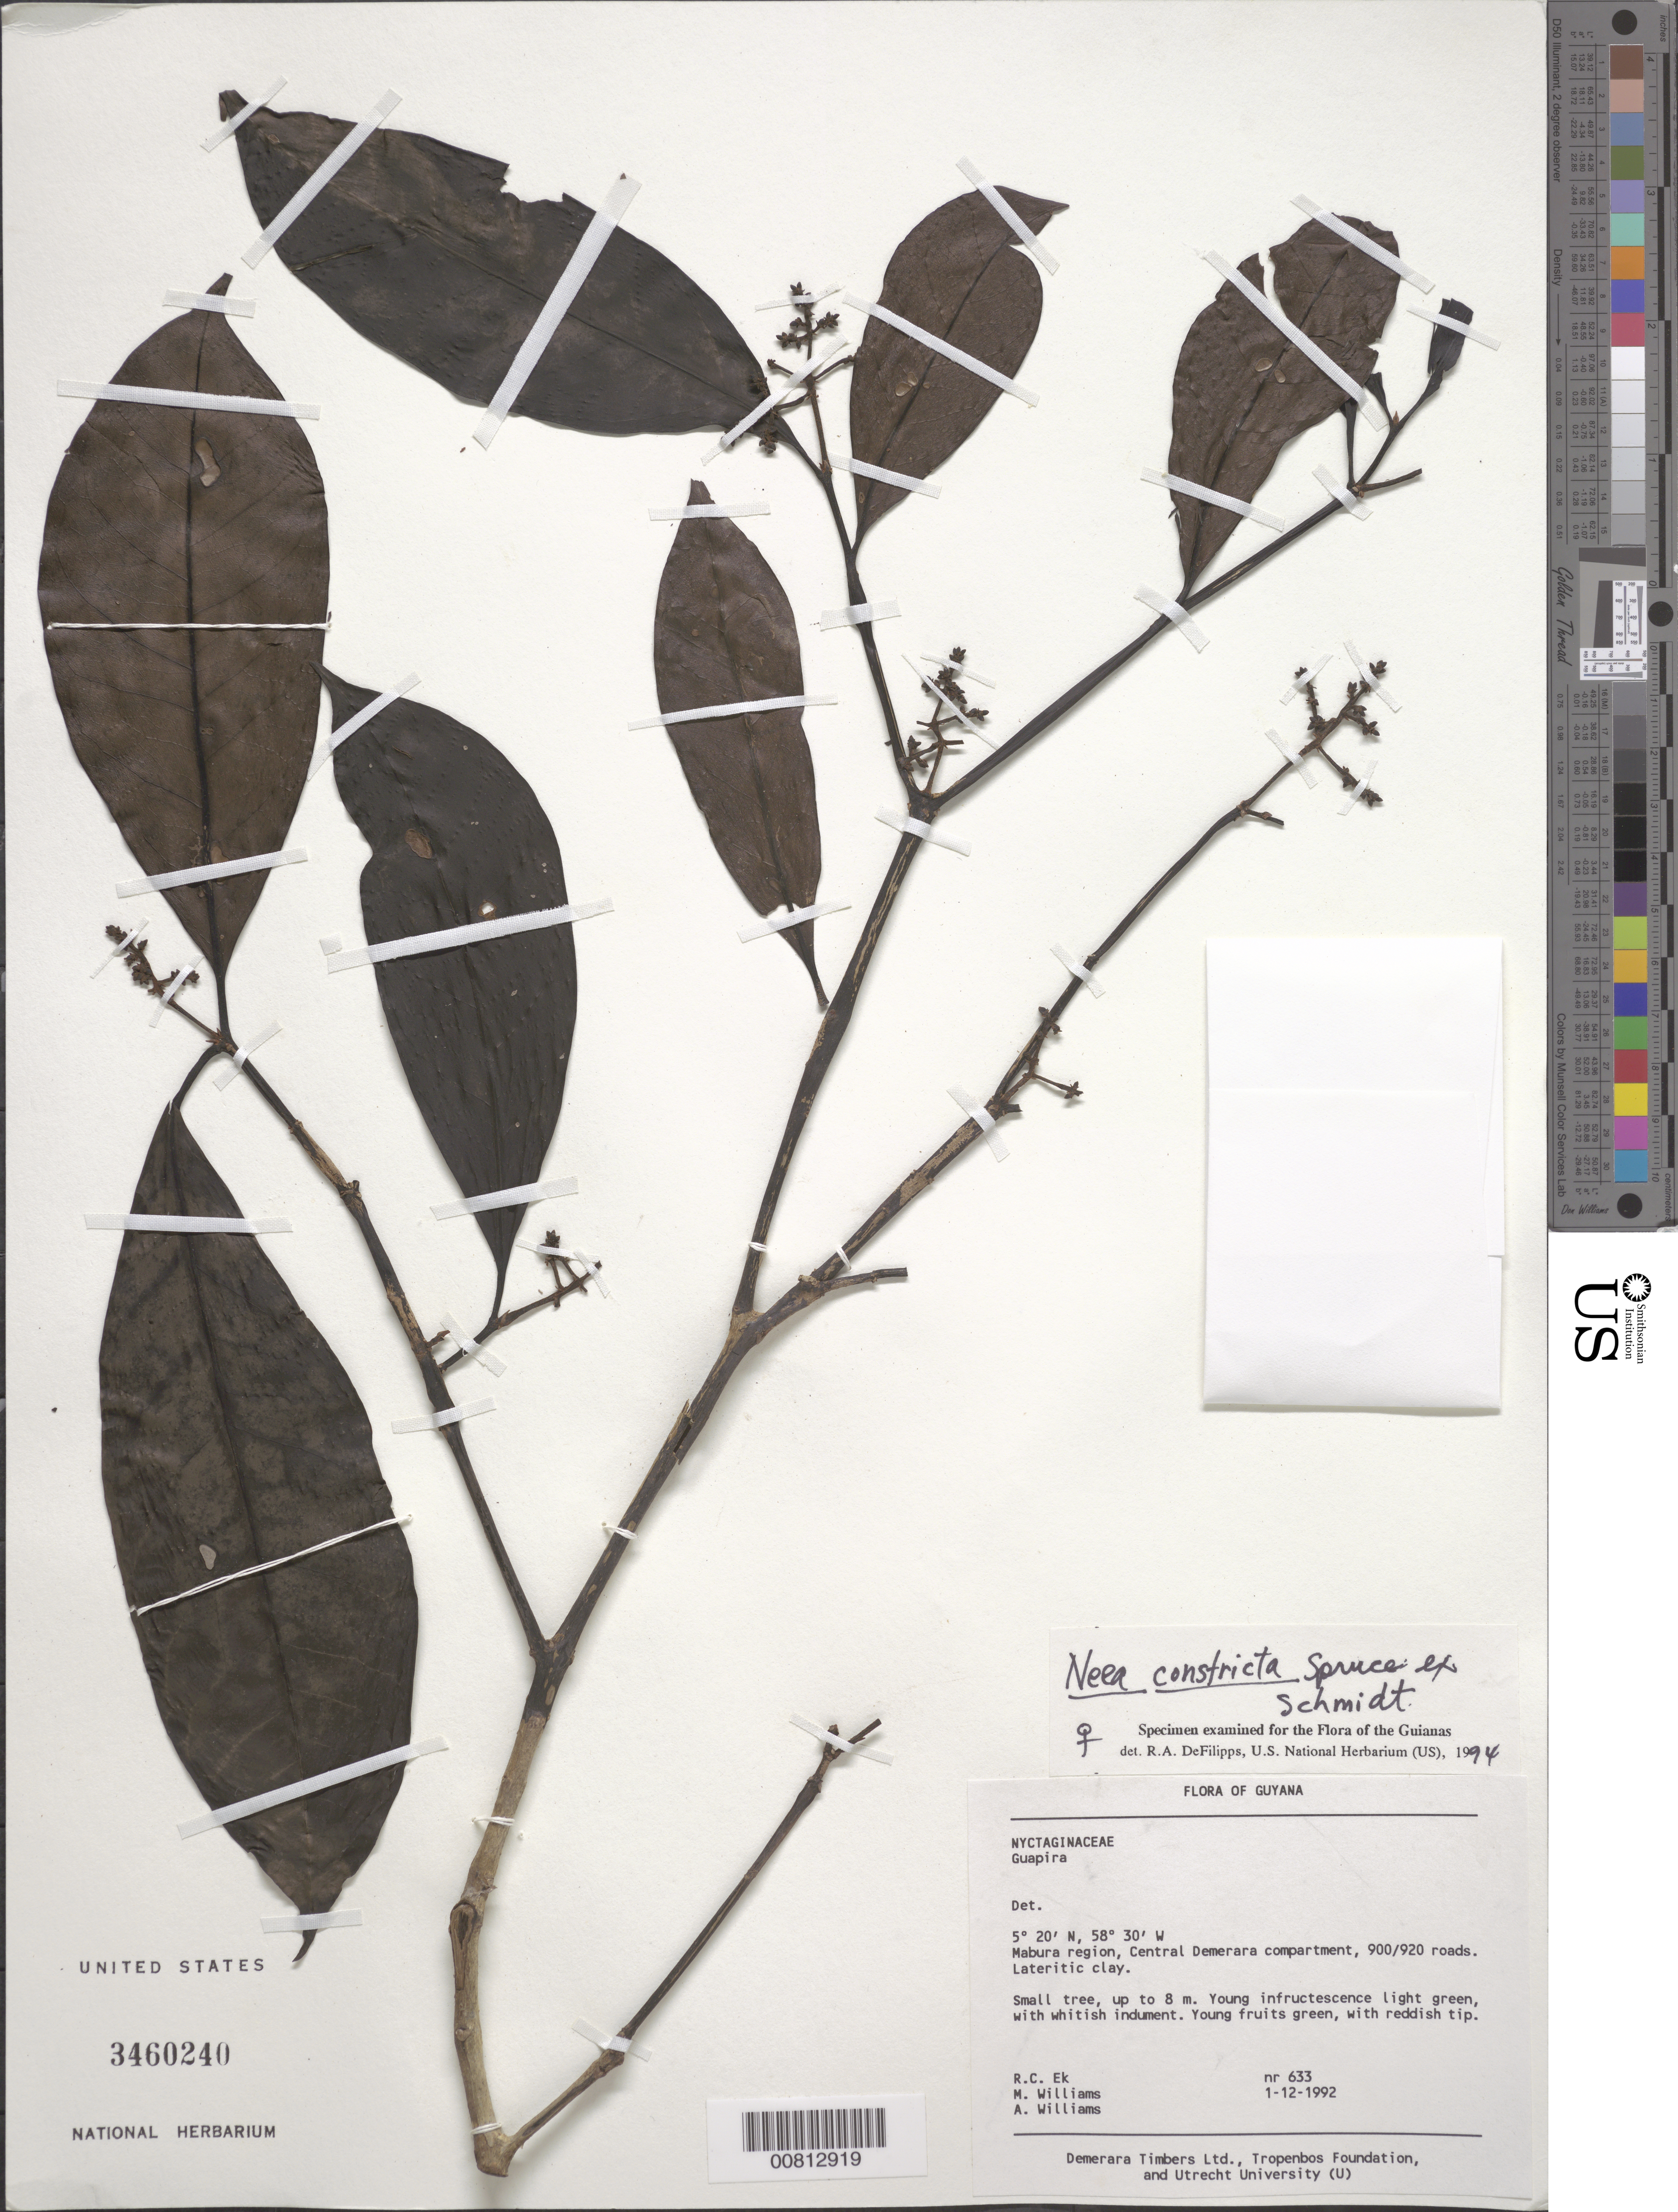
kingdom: Plantae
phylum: Tracheophyta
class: Magnoliopsida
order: Caryophyllales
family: Nyctaginaceae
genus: Neea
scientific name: Neea constricta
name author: Spruce ex J.A. Schmidt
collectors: R. C. Ek & M. Williams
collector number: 633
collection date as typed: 01 Dec 1992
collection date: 1992-12-01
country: Guyana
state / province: U. Demerara-Berbice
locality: Mabura region: Central Demerara, 900/920 roads. [in former East Demerara-West Coast Berbice Region.]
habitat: Lateritic clay.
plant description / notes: U, US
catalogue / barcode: US 3460240